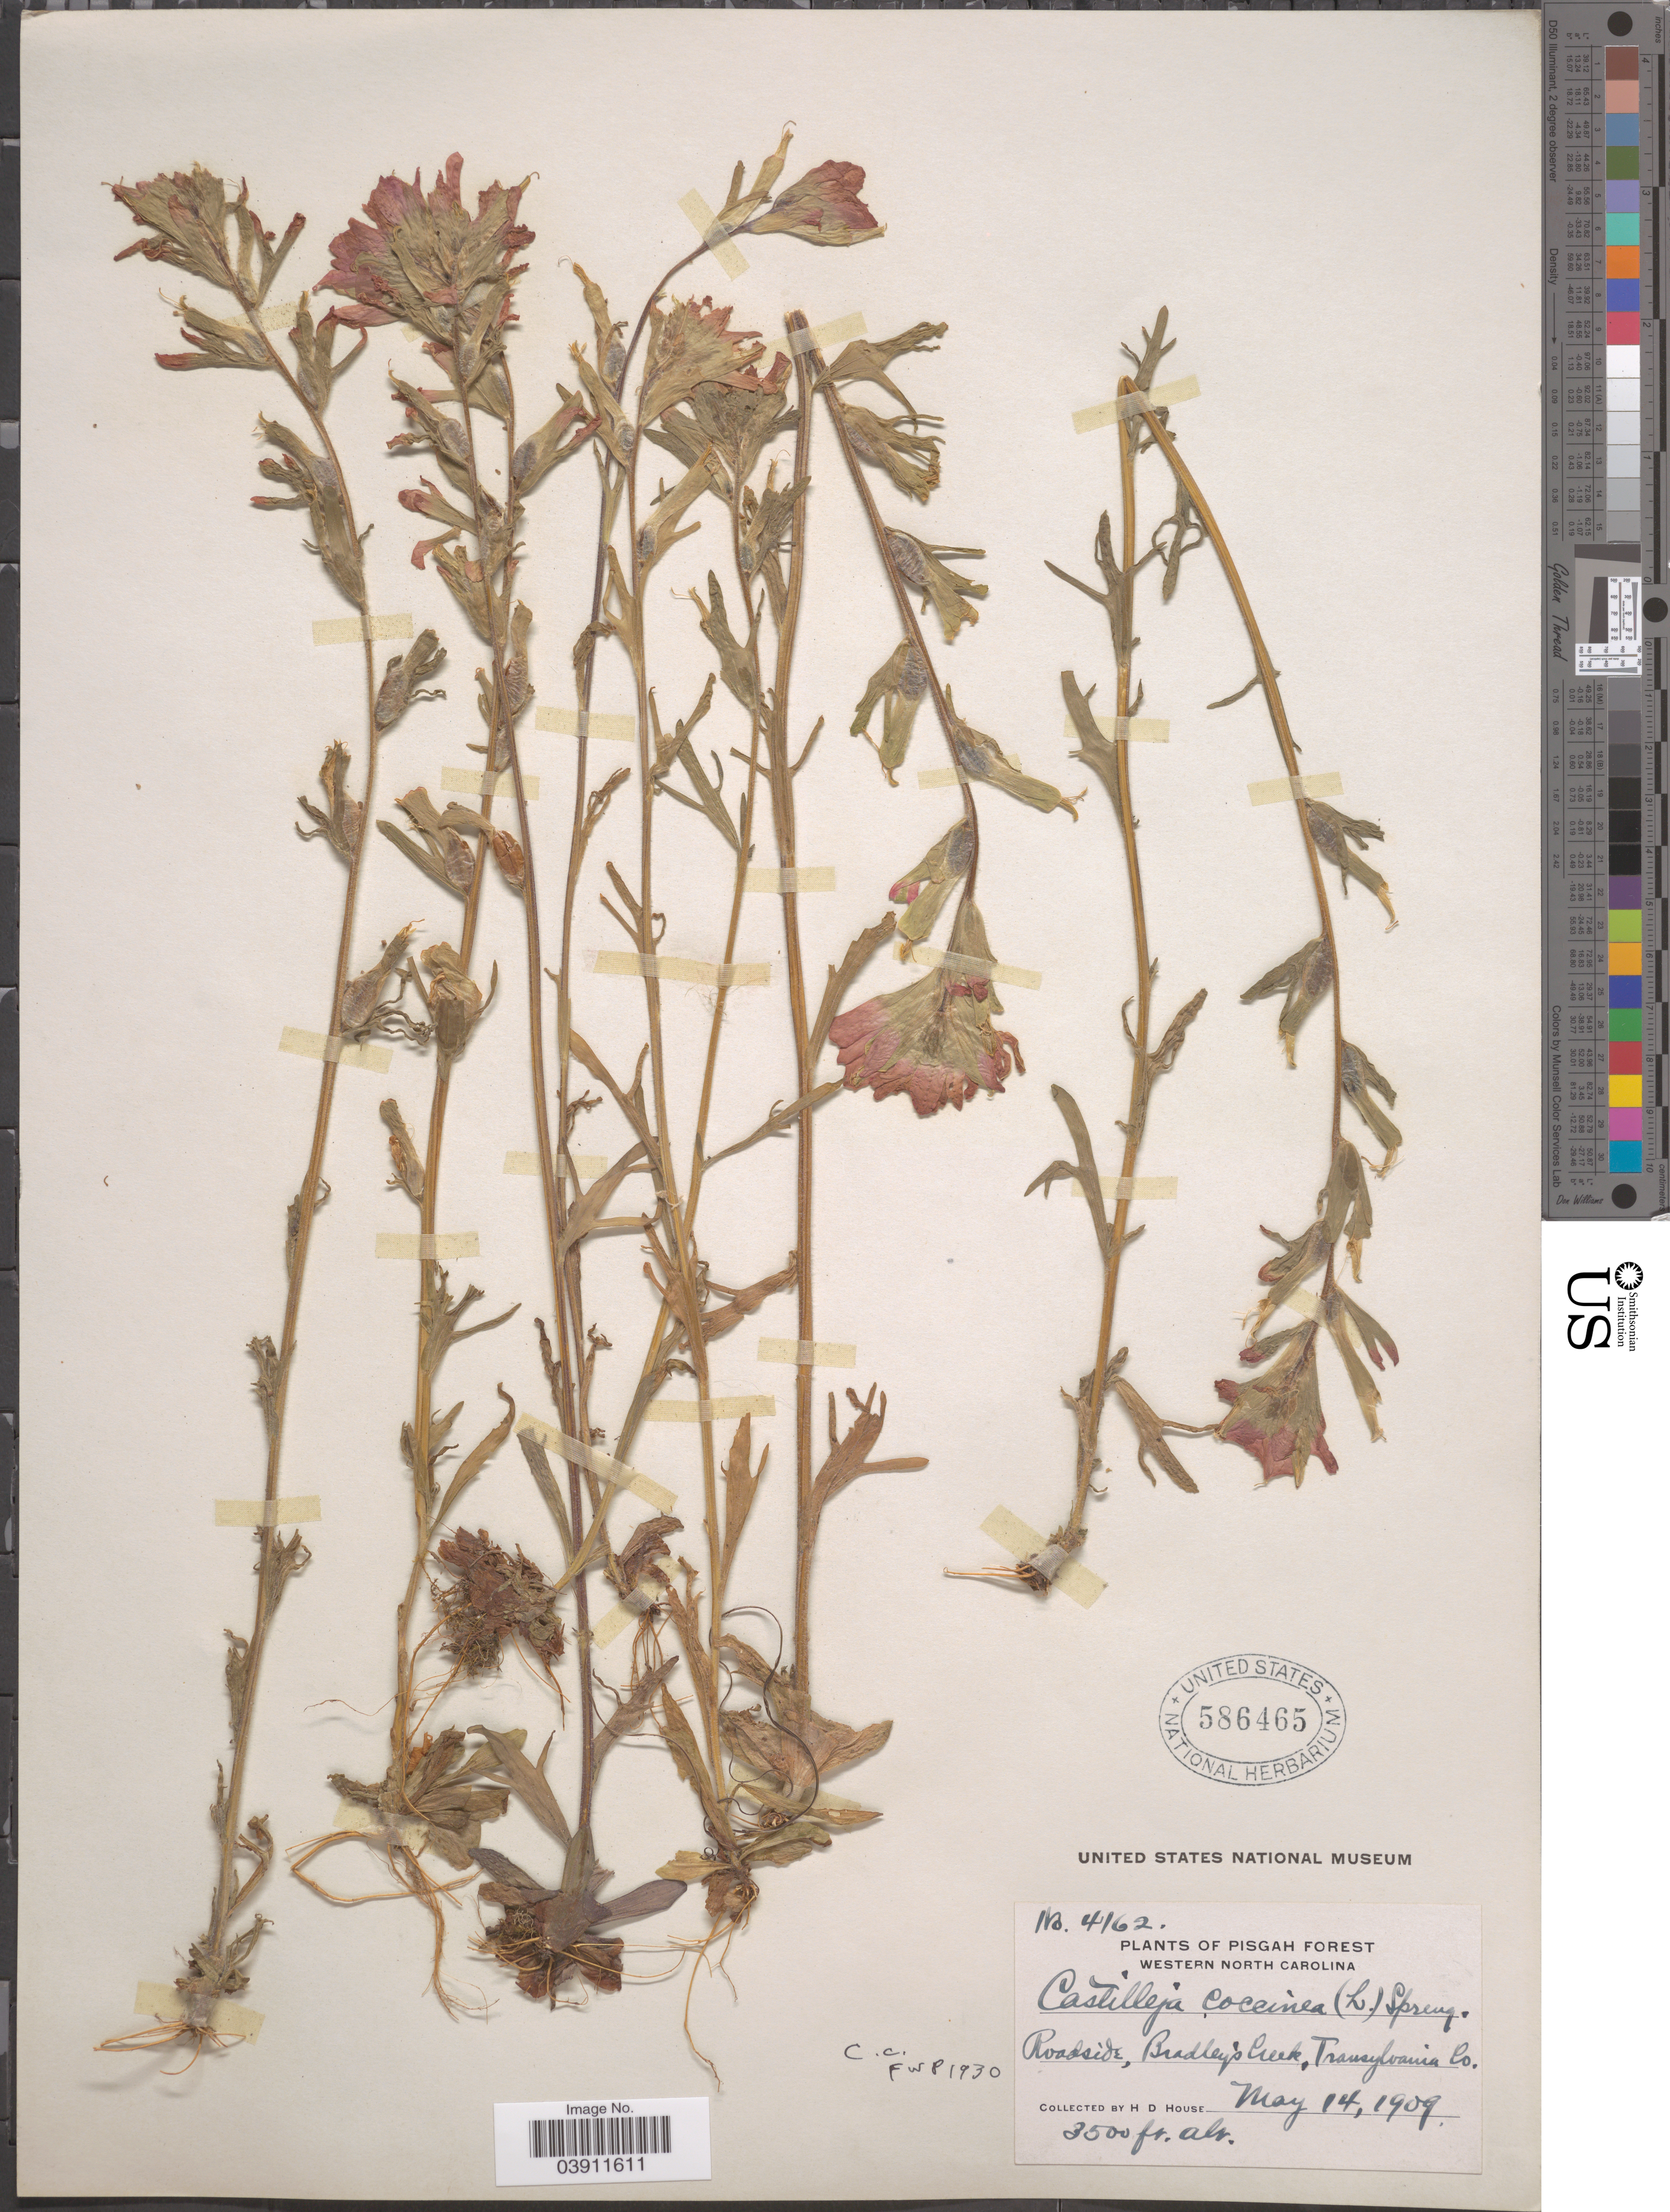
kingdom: Plantae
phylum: Tracheophyta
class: Magnoliopsida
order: Lamiales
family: Orobanchaceae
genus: Castilleja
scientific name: Castilleja coccinea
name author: (L.) Spreng.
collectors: H. D. House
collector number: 4162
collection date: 1909-05-14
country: United States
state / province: North Carolina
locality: Pisgah Forest. Western North Carolina. Roadside, Bradley's Creek, Transylvania Co.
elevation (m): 1067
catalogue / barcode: US 586465